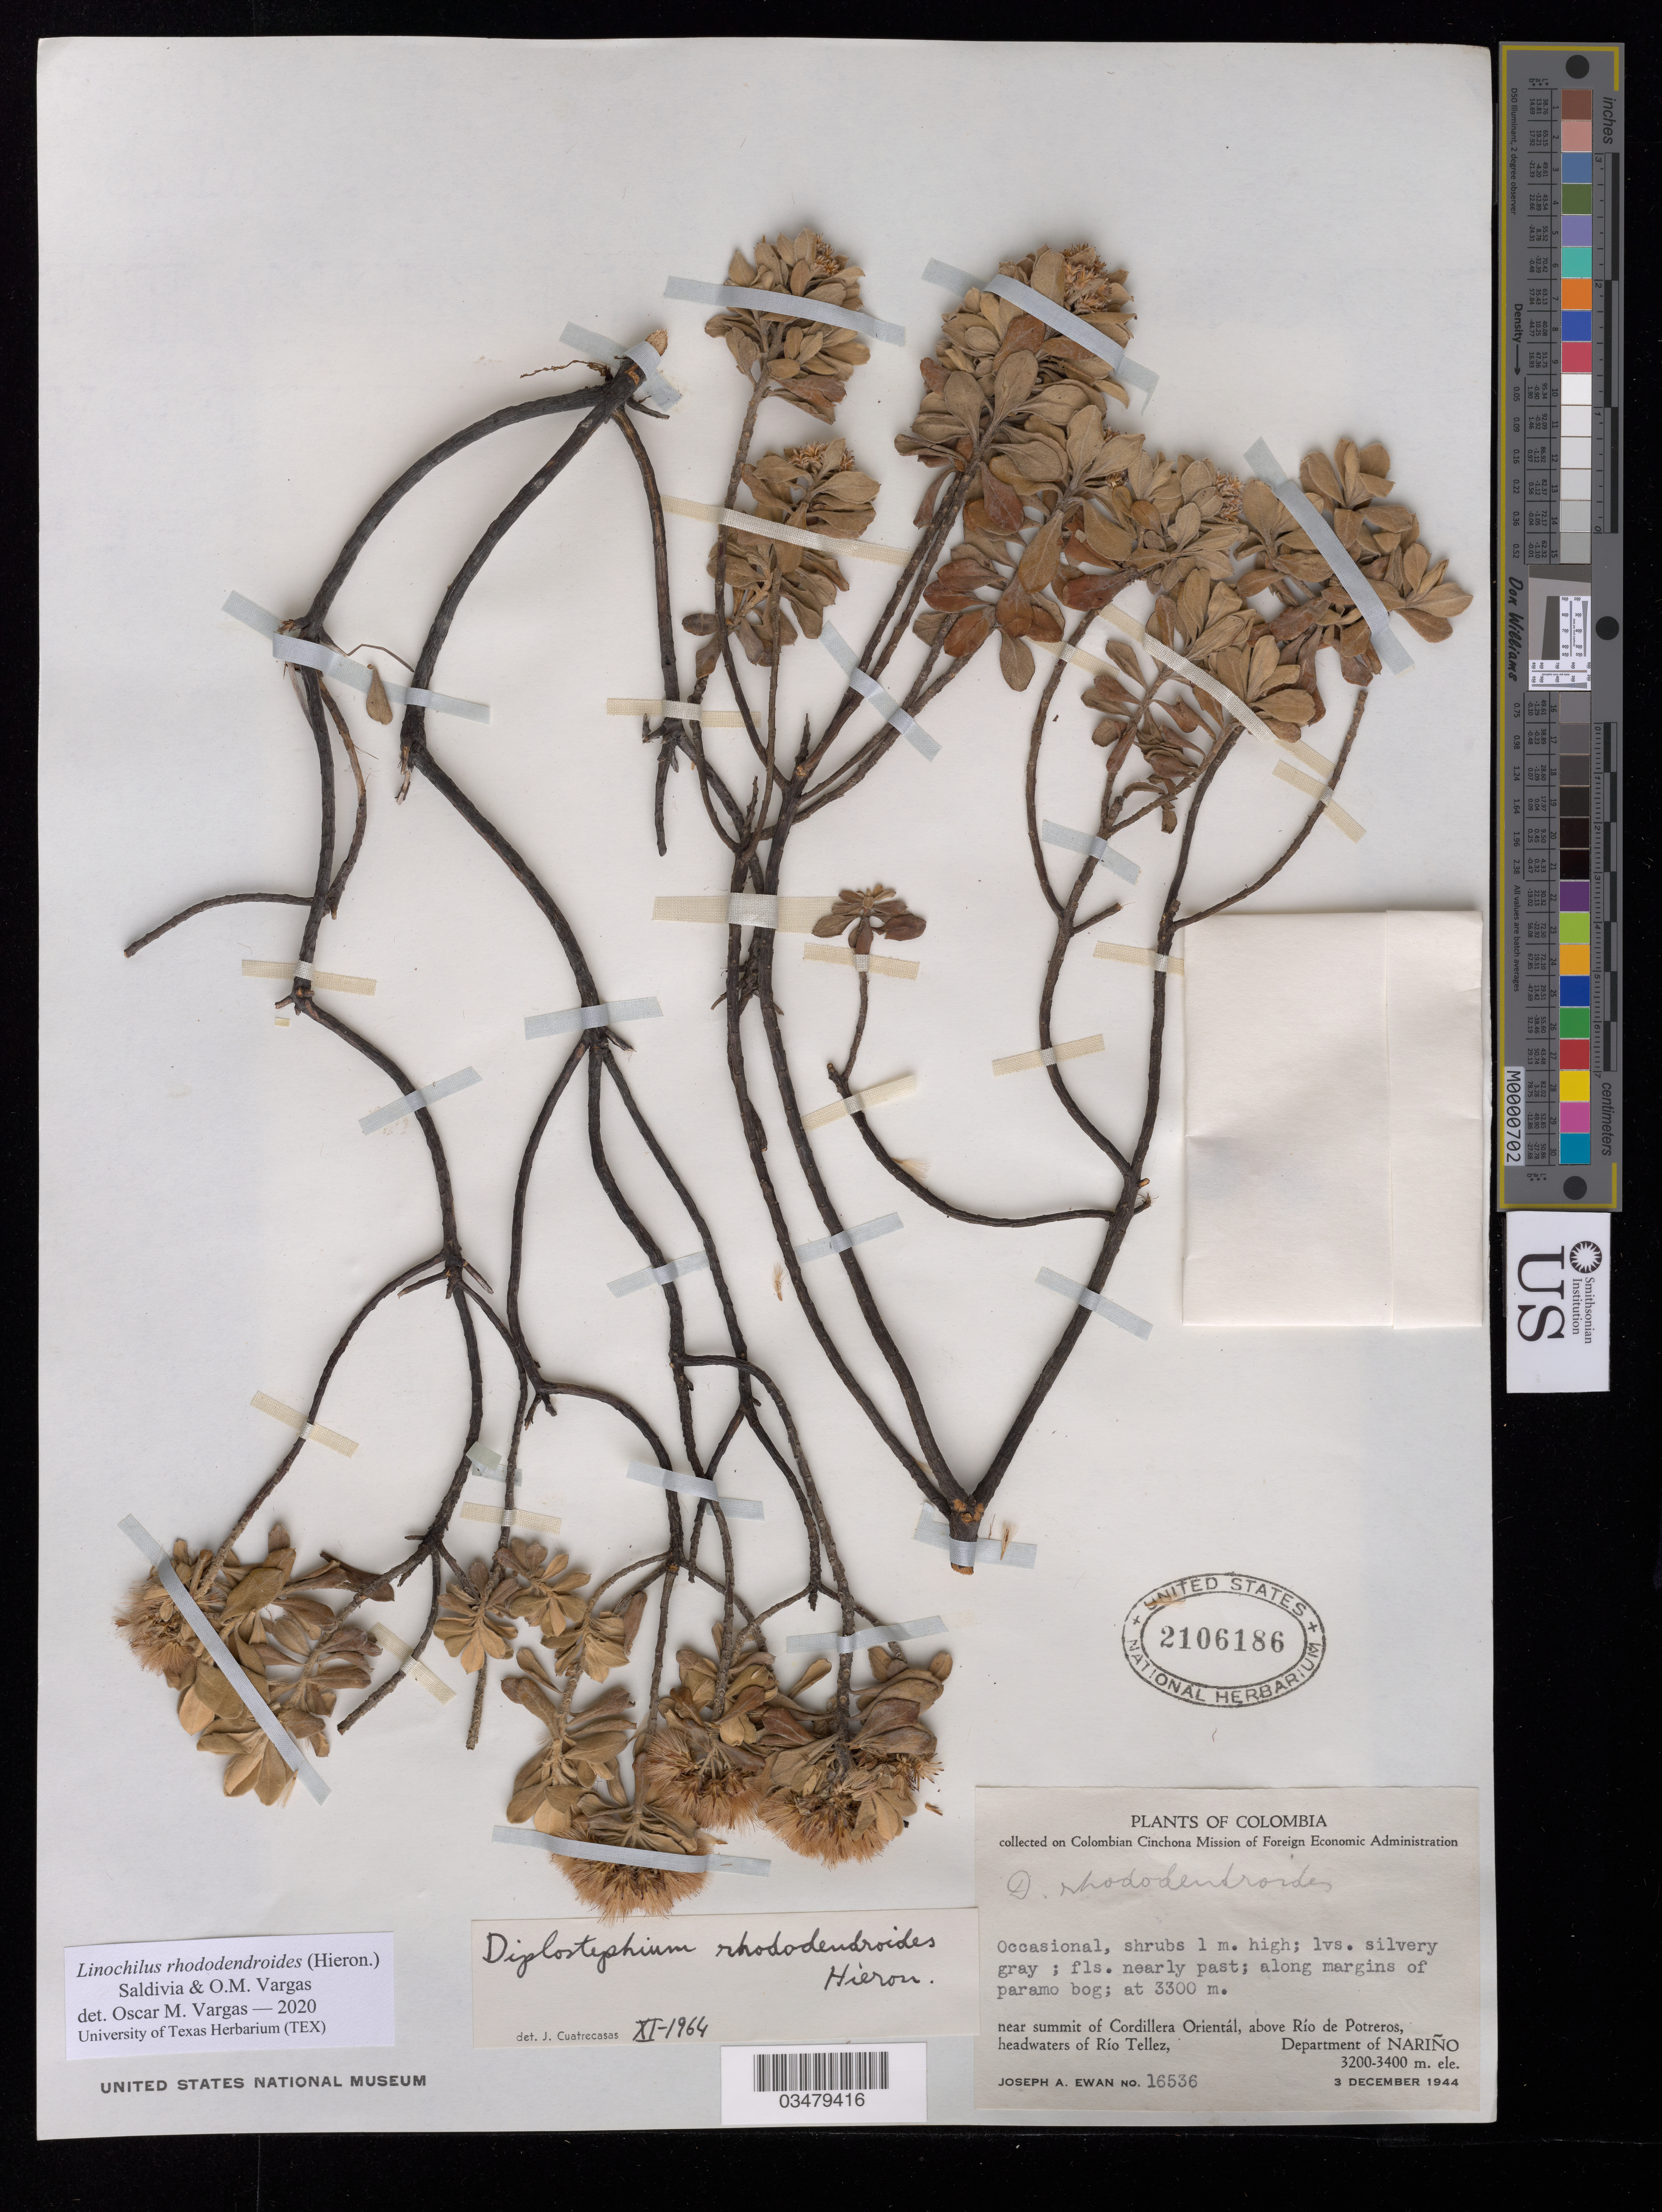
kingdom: Plantae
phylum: Tracheophyta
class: Magnoliopsida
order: Asterales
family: Asteraceae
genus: Linochilus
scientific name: Linochilus rhododendroides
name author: (Hieron.) Saldivia & O.M. Vargas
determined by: Vargas, Oscar M.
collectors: J. A. Ewan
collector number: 16536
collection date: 1944-12-03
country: Colombia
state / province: Nariño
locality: Near summit of Cordillera Oriental, above Río de Potreros, headwaters of Río Tellez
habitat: Along margins of paramo bog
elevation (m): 3200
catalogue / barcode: US 2106186